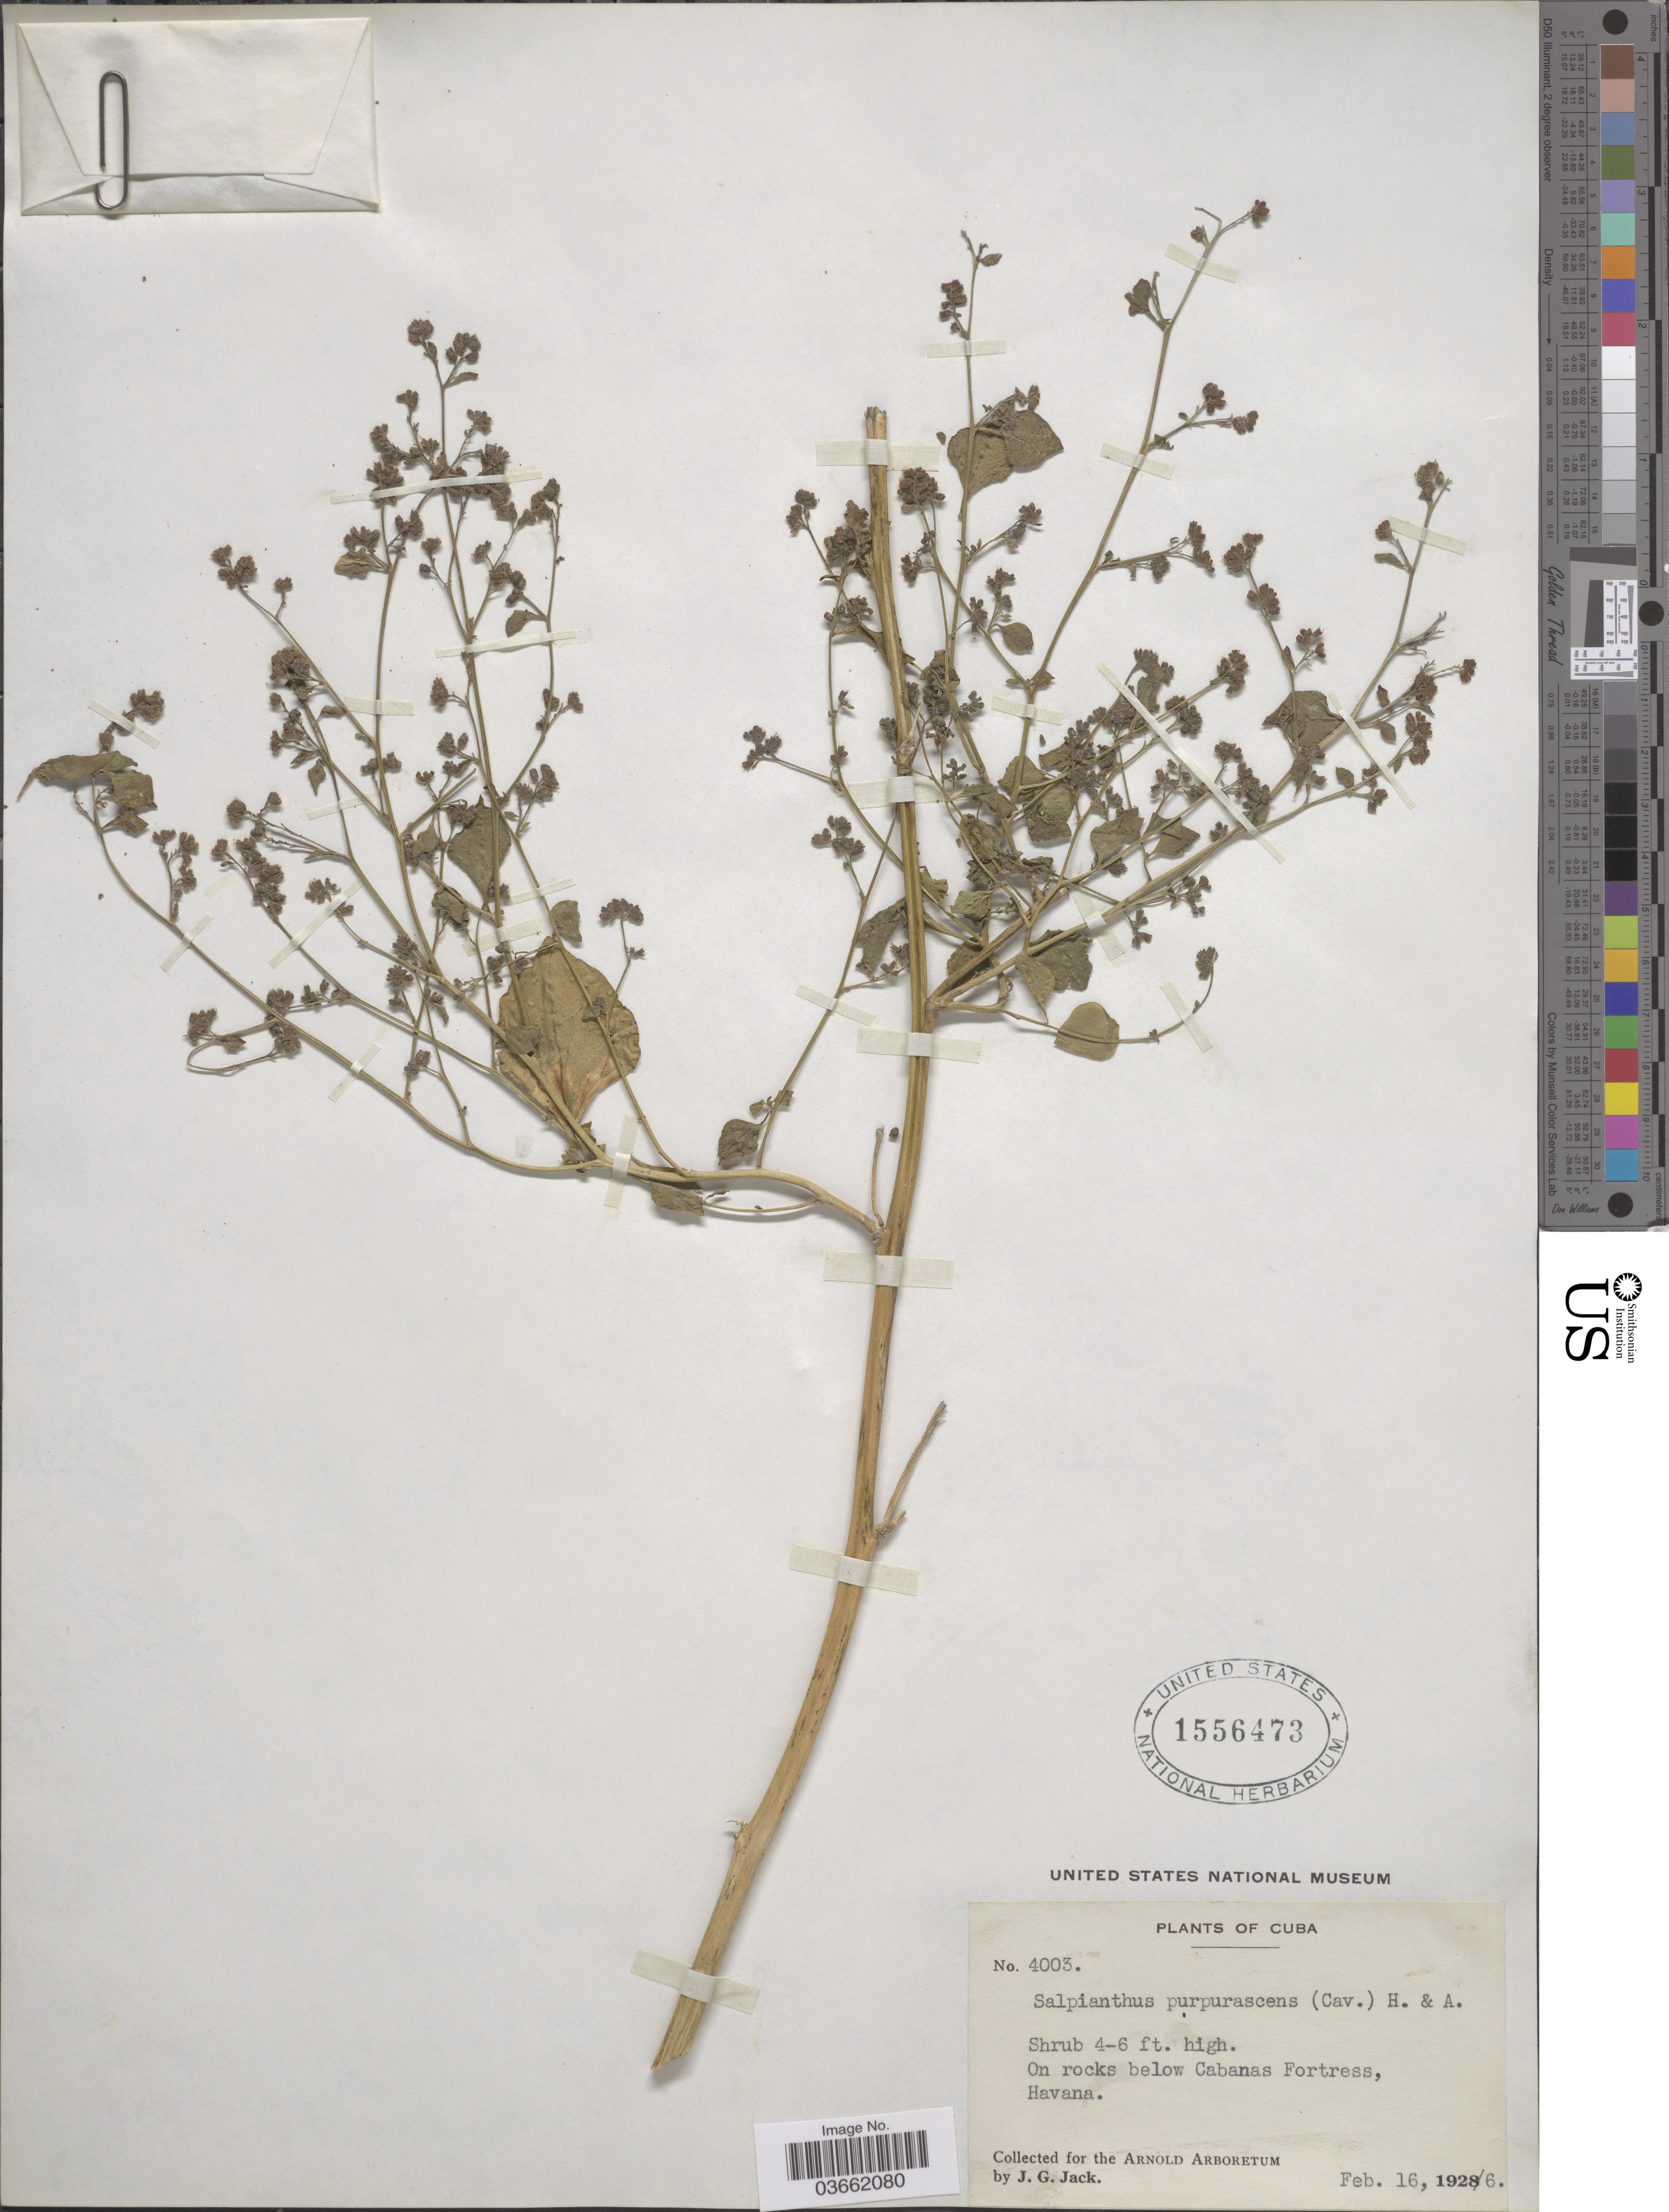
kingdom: Plantae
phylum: Tracheophyta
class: Magnoliopsida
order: Caryophyllales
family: Nyctaginaceae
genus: Salpianthus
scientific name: Salpianthus purpurascens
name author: (Cav. ex Lag.) Hook. & Arn.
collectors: J. G. Jack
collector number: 4003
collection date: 1926-02-16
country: Cuba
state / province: La Habana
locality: On rocks below Cabanas Fortress, Havana.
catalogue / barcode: US 1556473